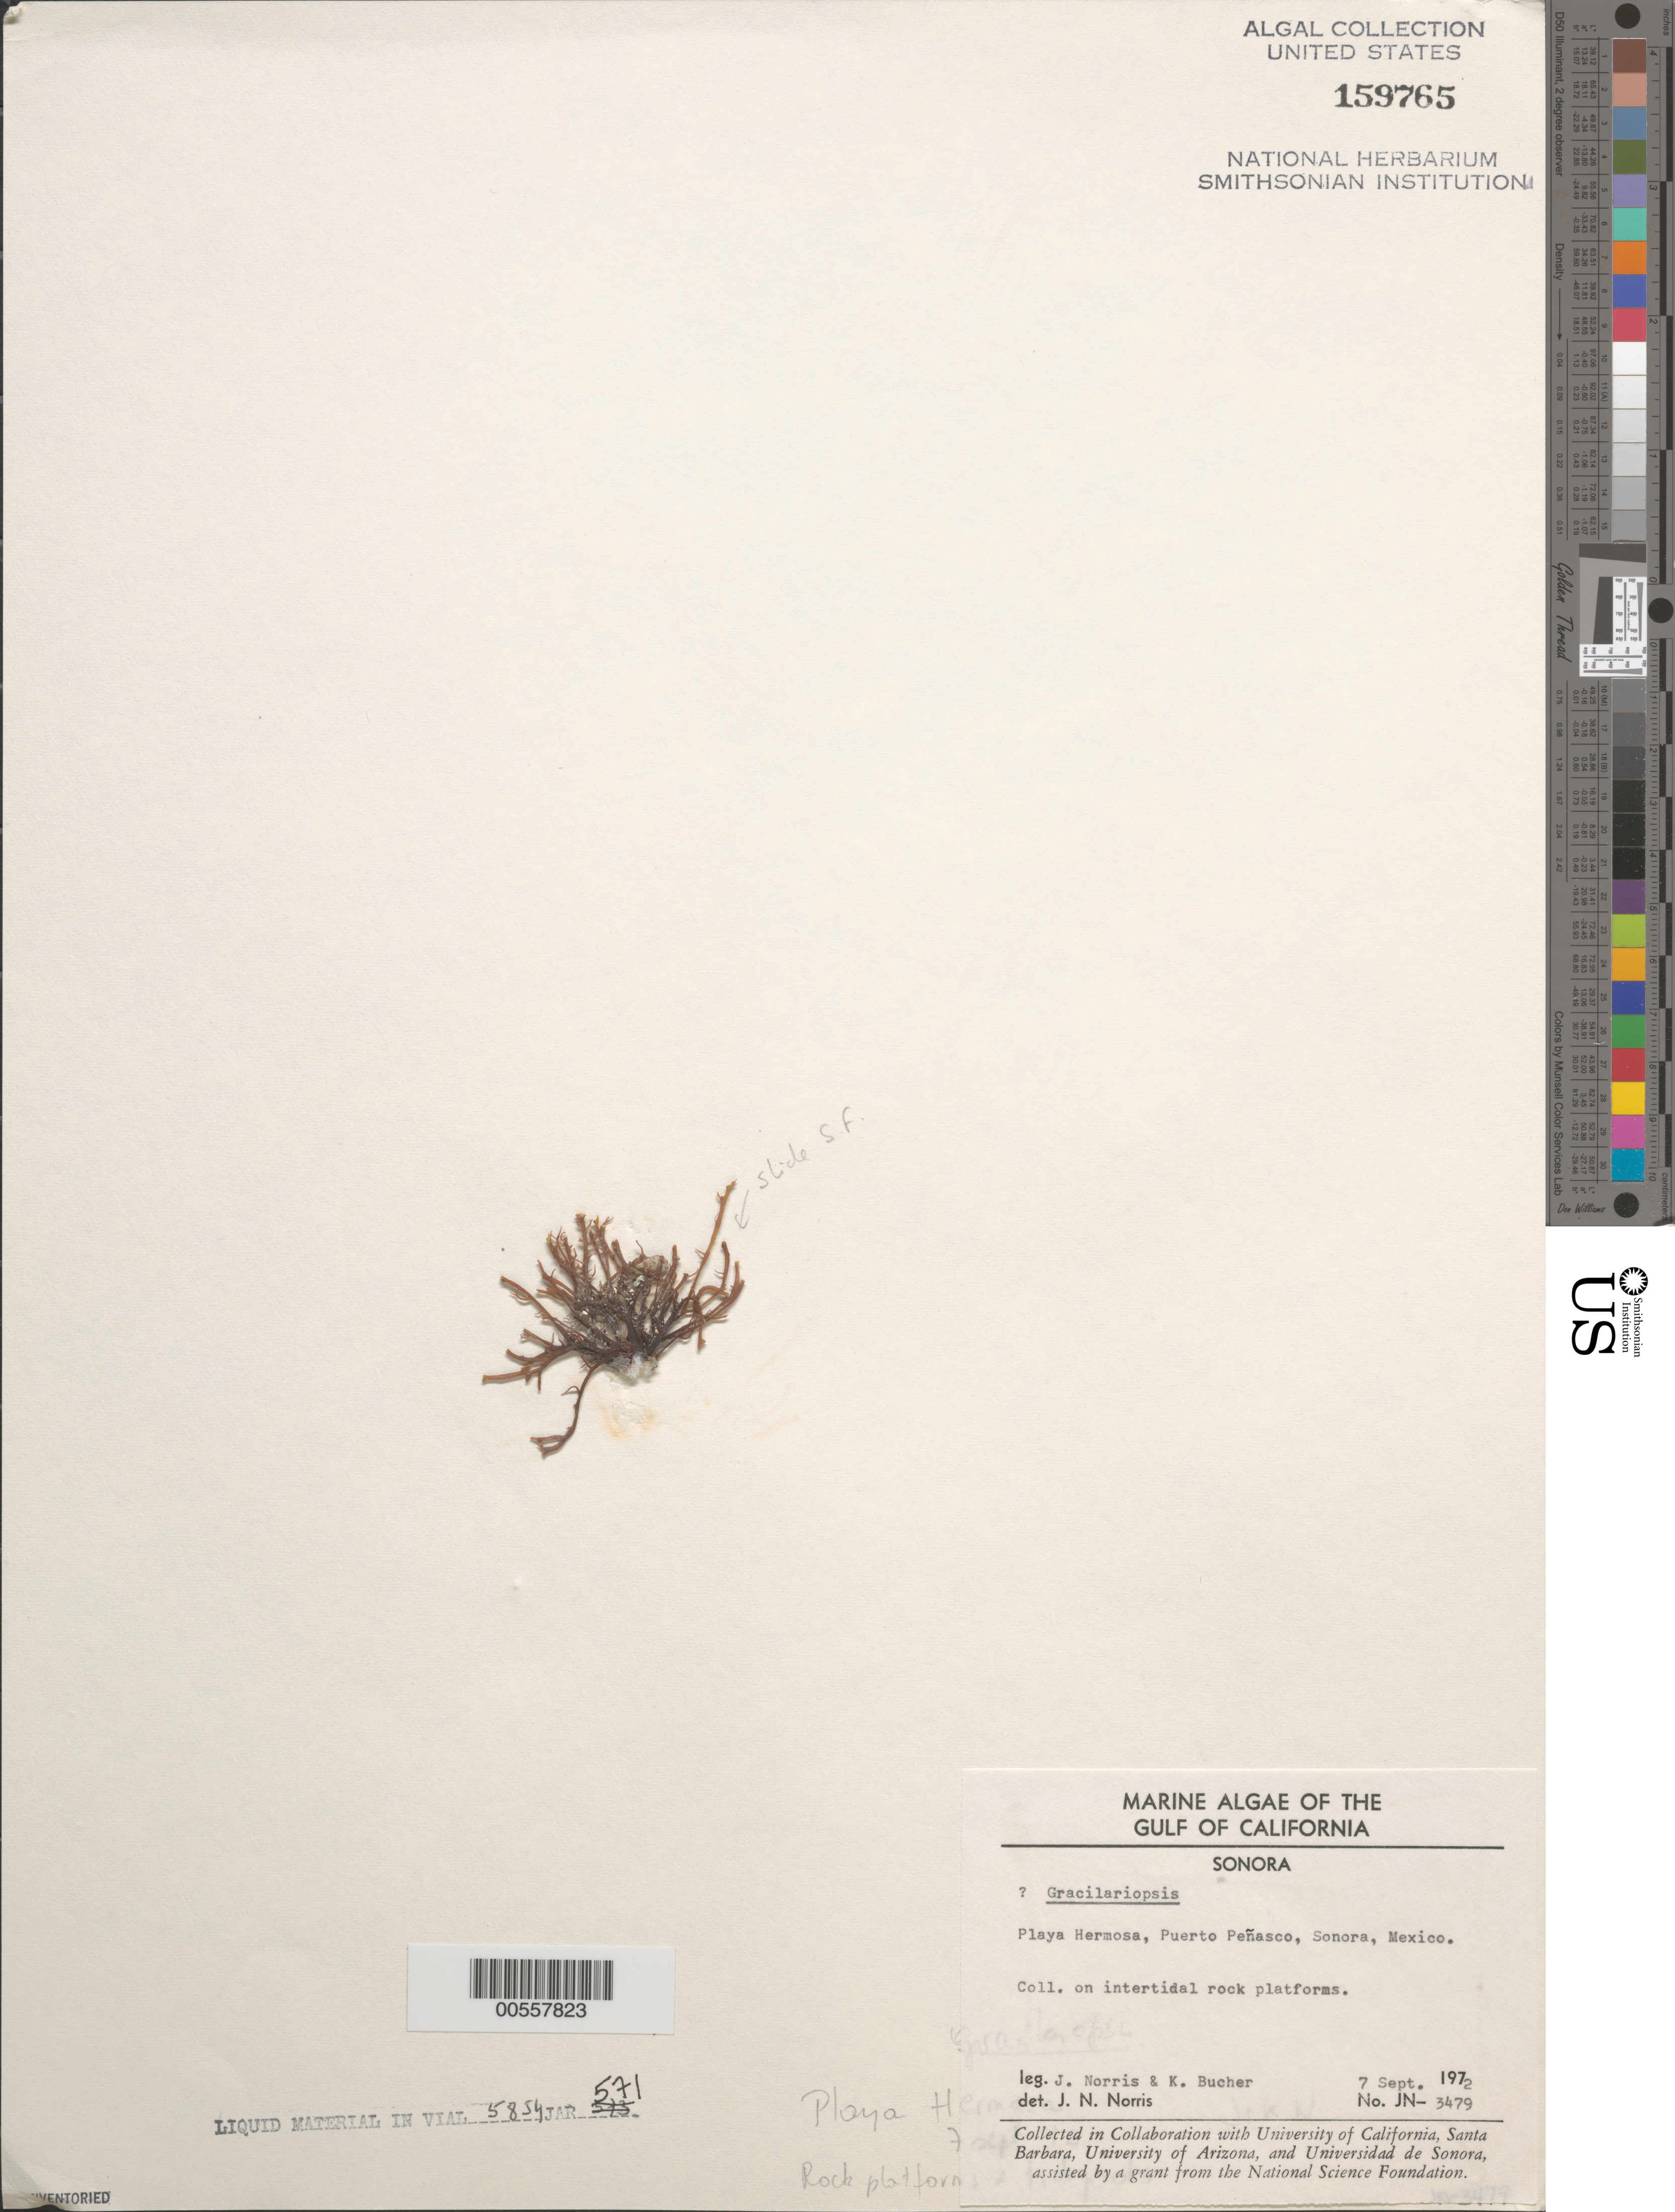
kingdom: Plantae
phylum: Rhodophyta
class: Florideophyceae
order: Gracilariales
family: Gracilariaceae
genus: Gracilariopsis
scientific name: Gracilariopsis sp.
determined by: Norris, James N.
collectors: J. N. Norris & K. E. Bucher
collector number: JN-3479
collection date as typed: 07 Sep 1972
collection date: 1972-09-07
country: Mexico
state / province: Sonora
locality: Playa Hermosa, Puerto Penasco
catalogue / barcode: US 159765